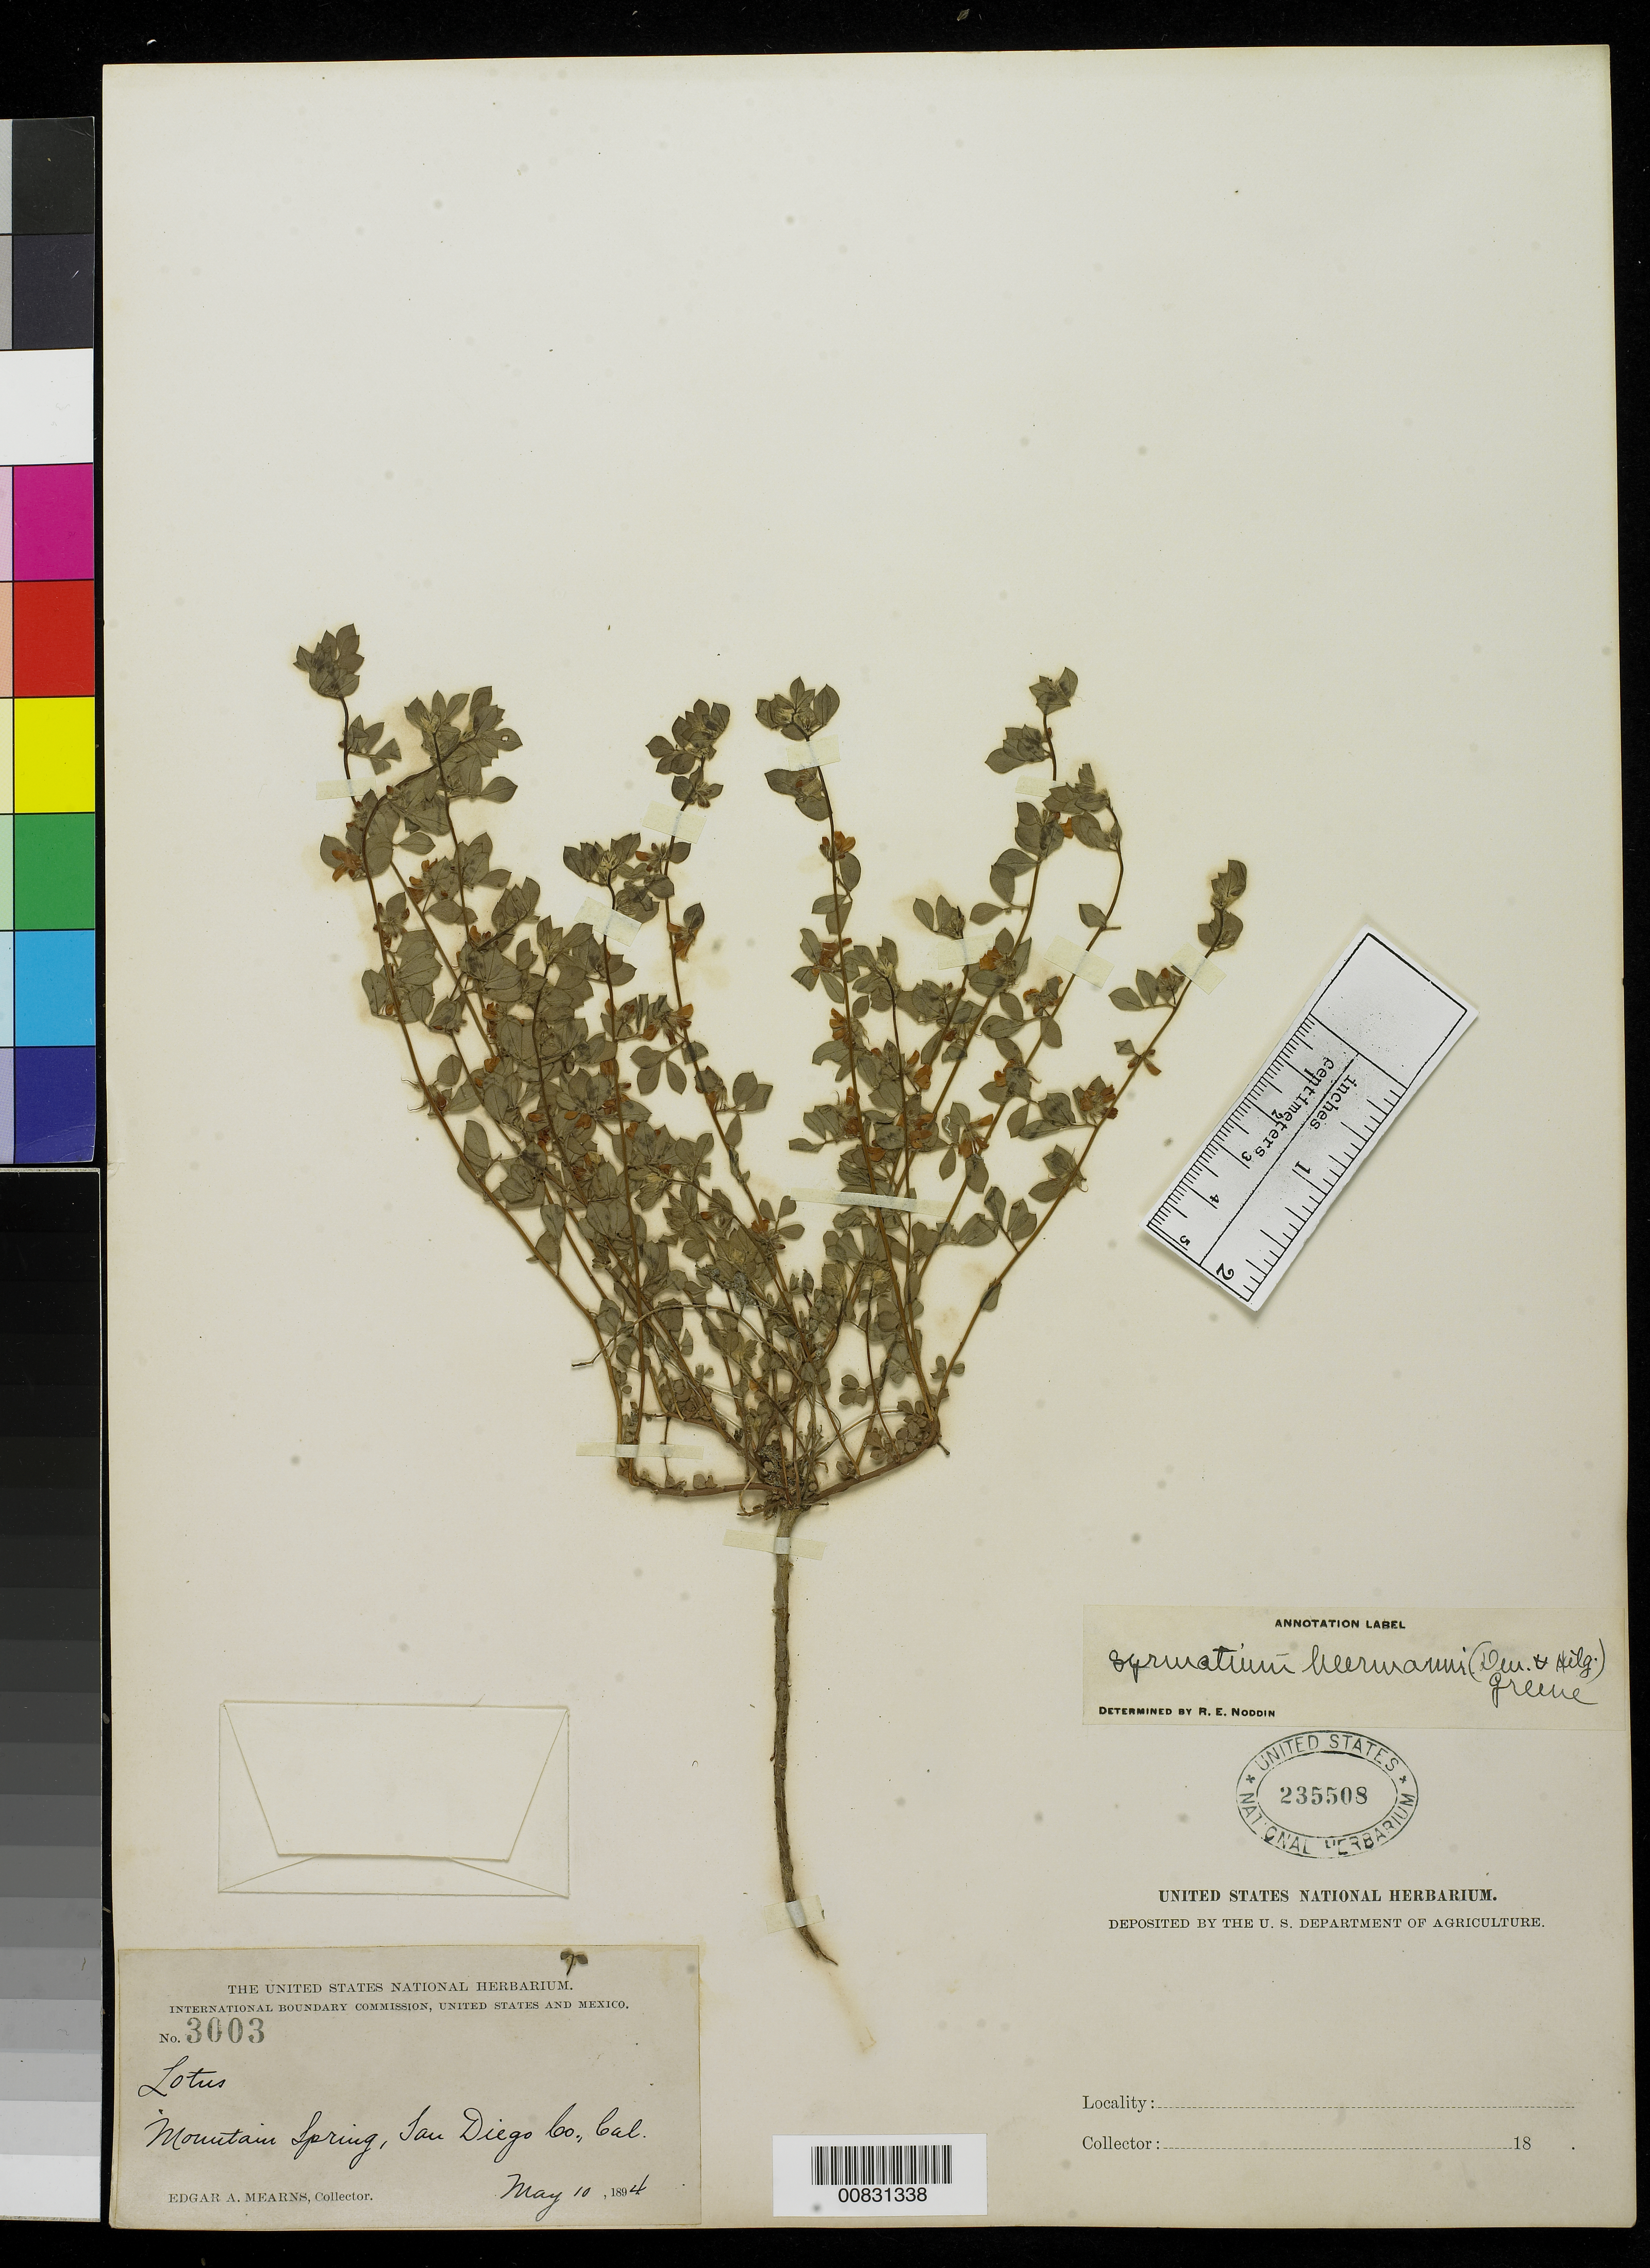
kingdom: Plantae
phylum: Tracheophyta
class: Magnoliopsida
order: Fabales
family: Fabaceae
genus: Syrmatium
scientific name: Syrmatium tomentosum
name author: (Hook. & Arn.) Vogel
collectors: E. A. Mearns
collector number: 3003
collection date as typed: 10 May 1894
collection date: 1894-05-10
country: United States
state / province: California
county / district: San Diego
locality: Mountain Spring, San Diego County, California.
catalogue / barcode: US 235508